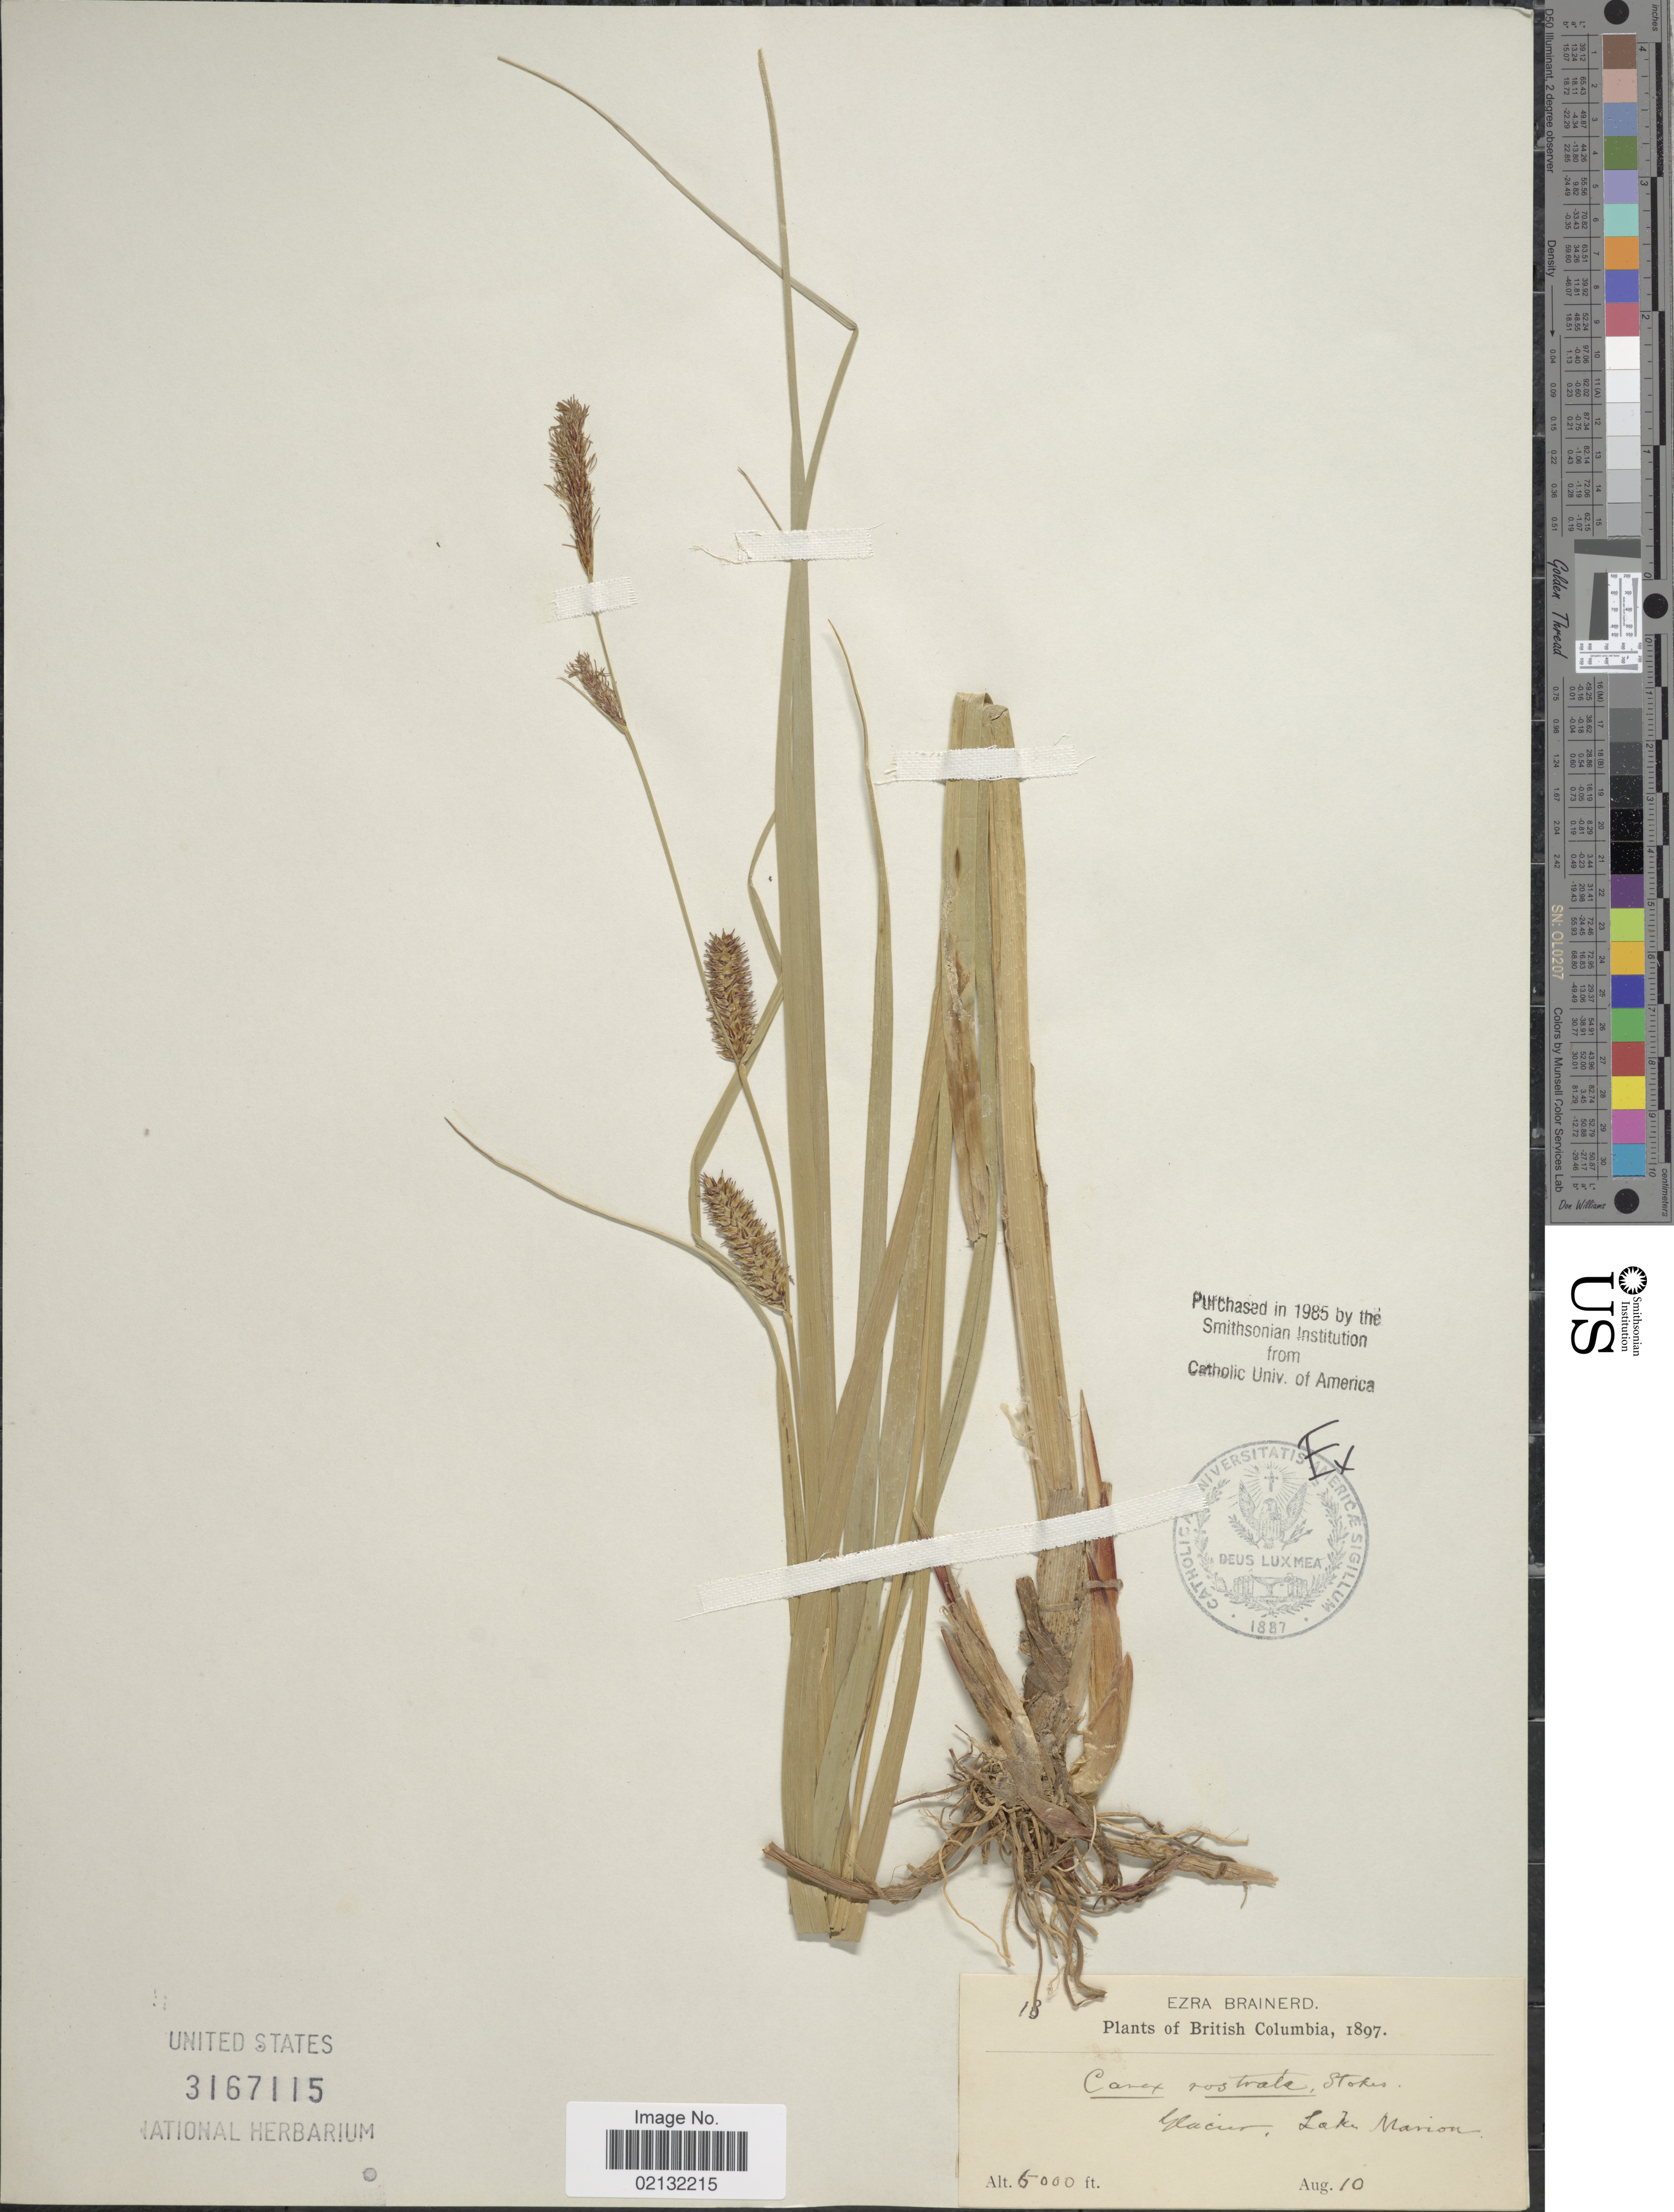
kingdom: Plantae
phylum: Tracheophyta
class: Liliopsida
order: Poales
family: Cyperaceae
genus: Carex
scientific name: Carex rostrata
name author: Stokes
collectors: E. Brainerd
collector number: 18*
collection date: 1897-08-10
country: Canada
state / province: British Columbia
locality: Glacier, Lake Marion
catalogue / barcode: US 3167115